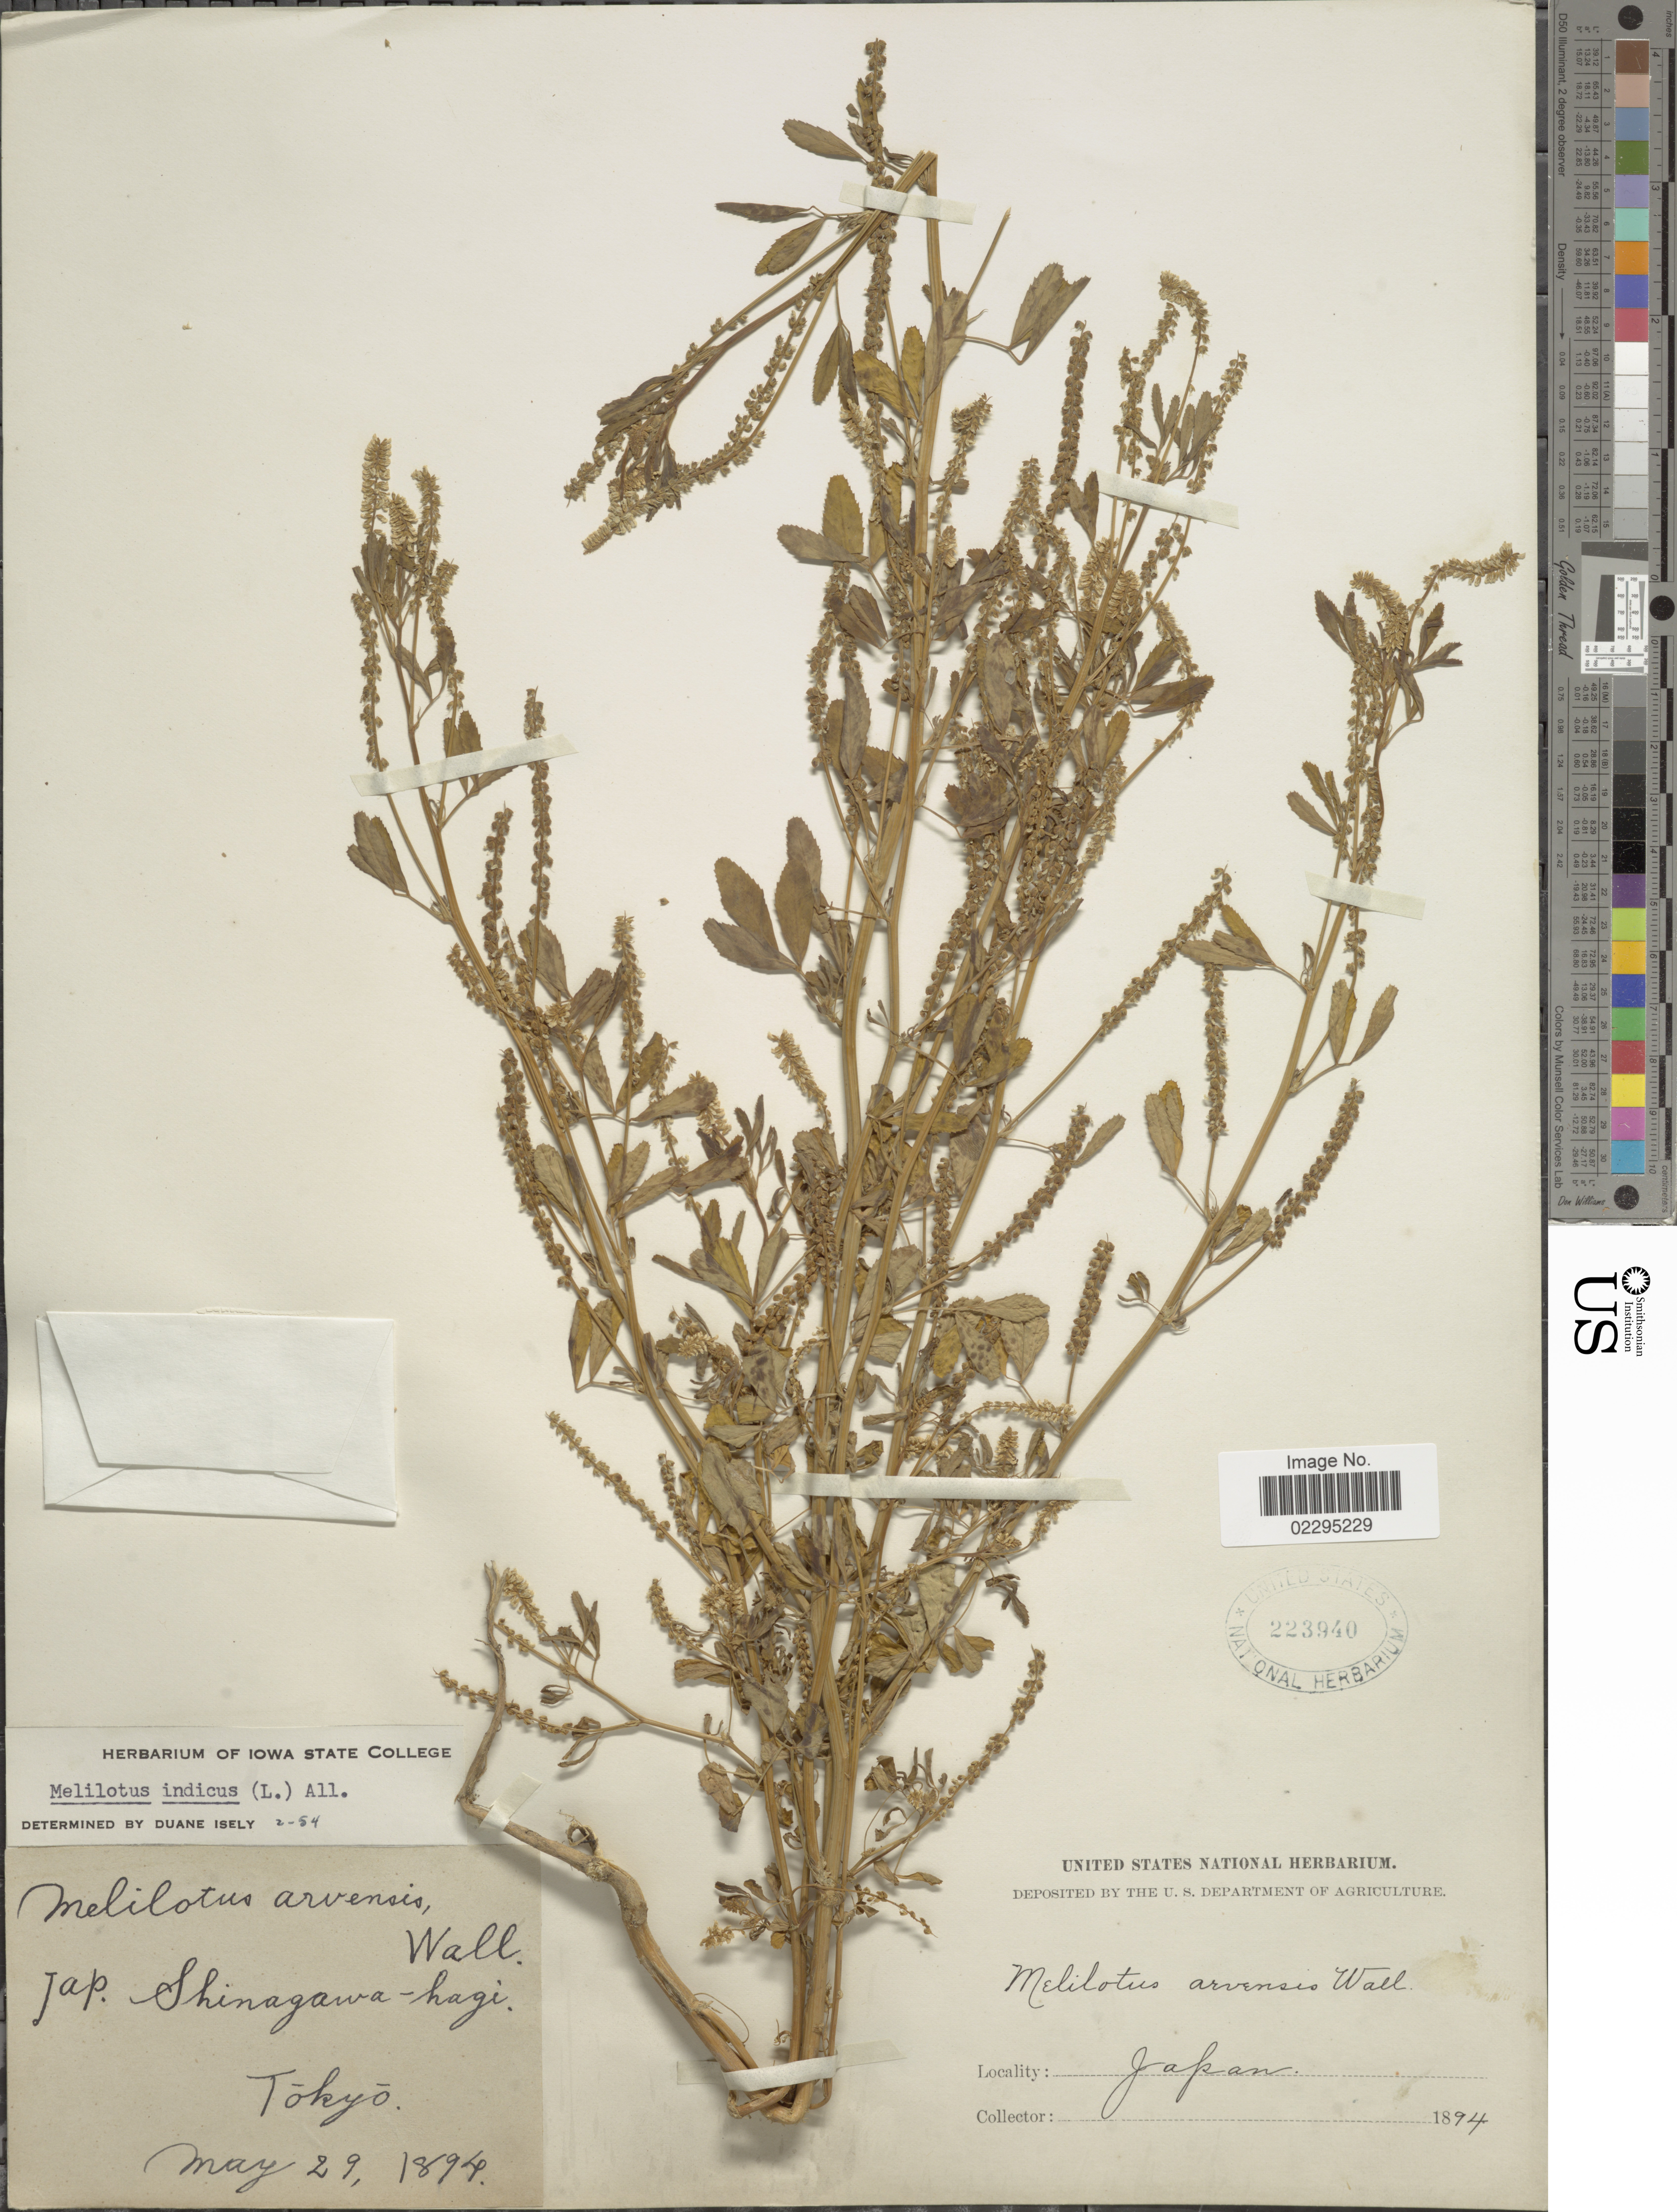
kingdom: Plantae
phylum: Tracheophyta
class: Magnoliopsida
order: Fabales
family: Fabaceae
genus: Melilotus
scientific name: Melilotus indicus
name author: (L.) All.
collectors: U.S. Department of Agriculture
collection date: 1894-05-29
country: Japan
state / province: Tokyo, Federal City of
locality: Tokyo.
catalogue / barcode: US 223940